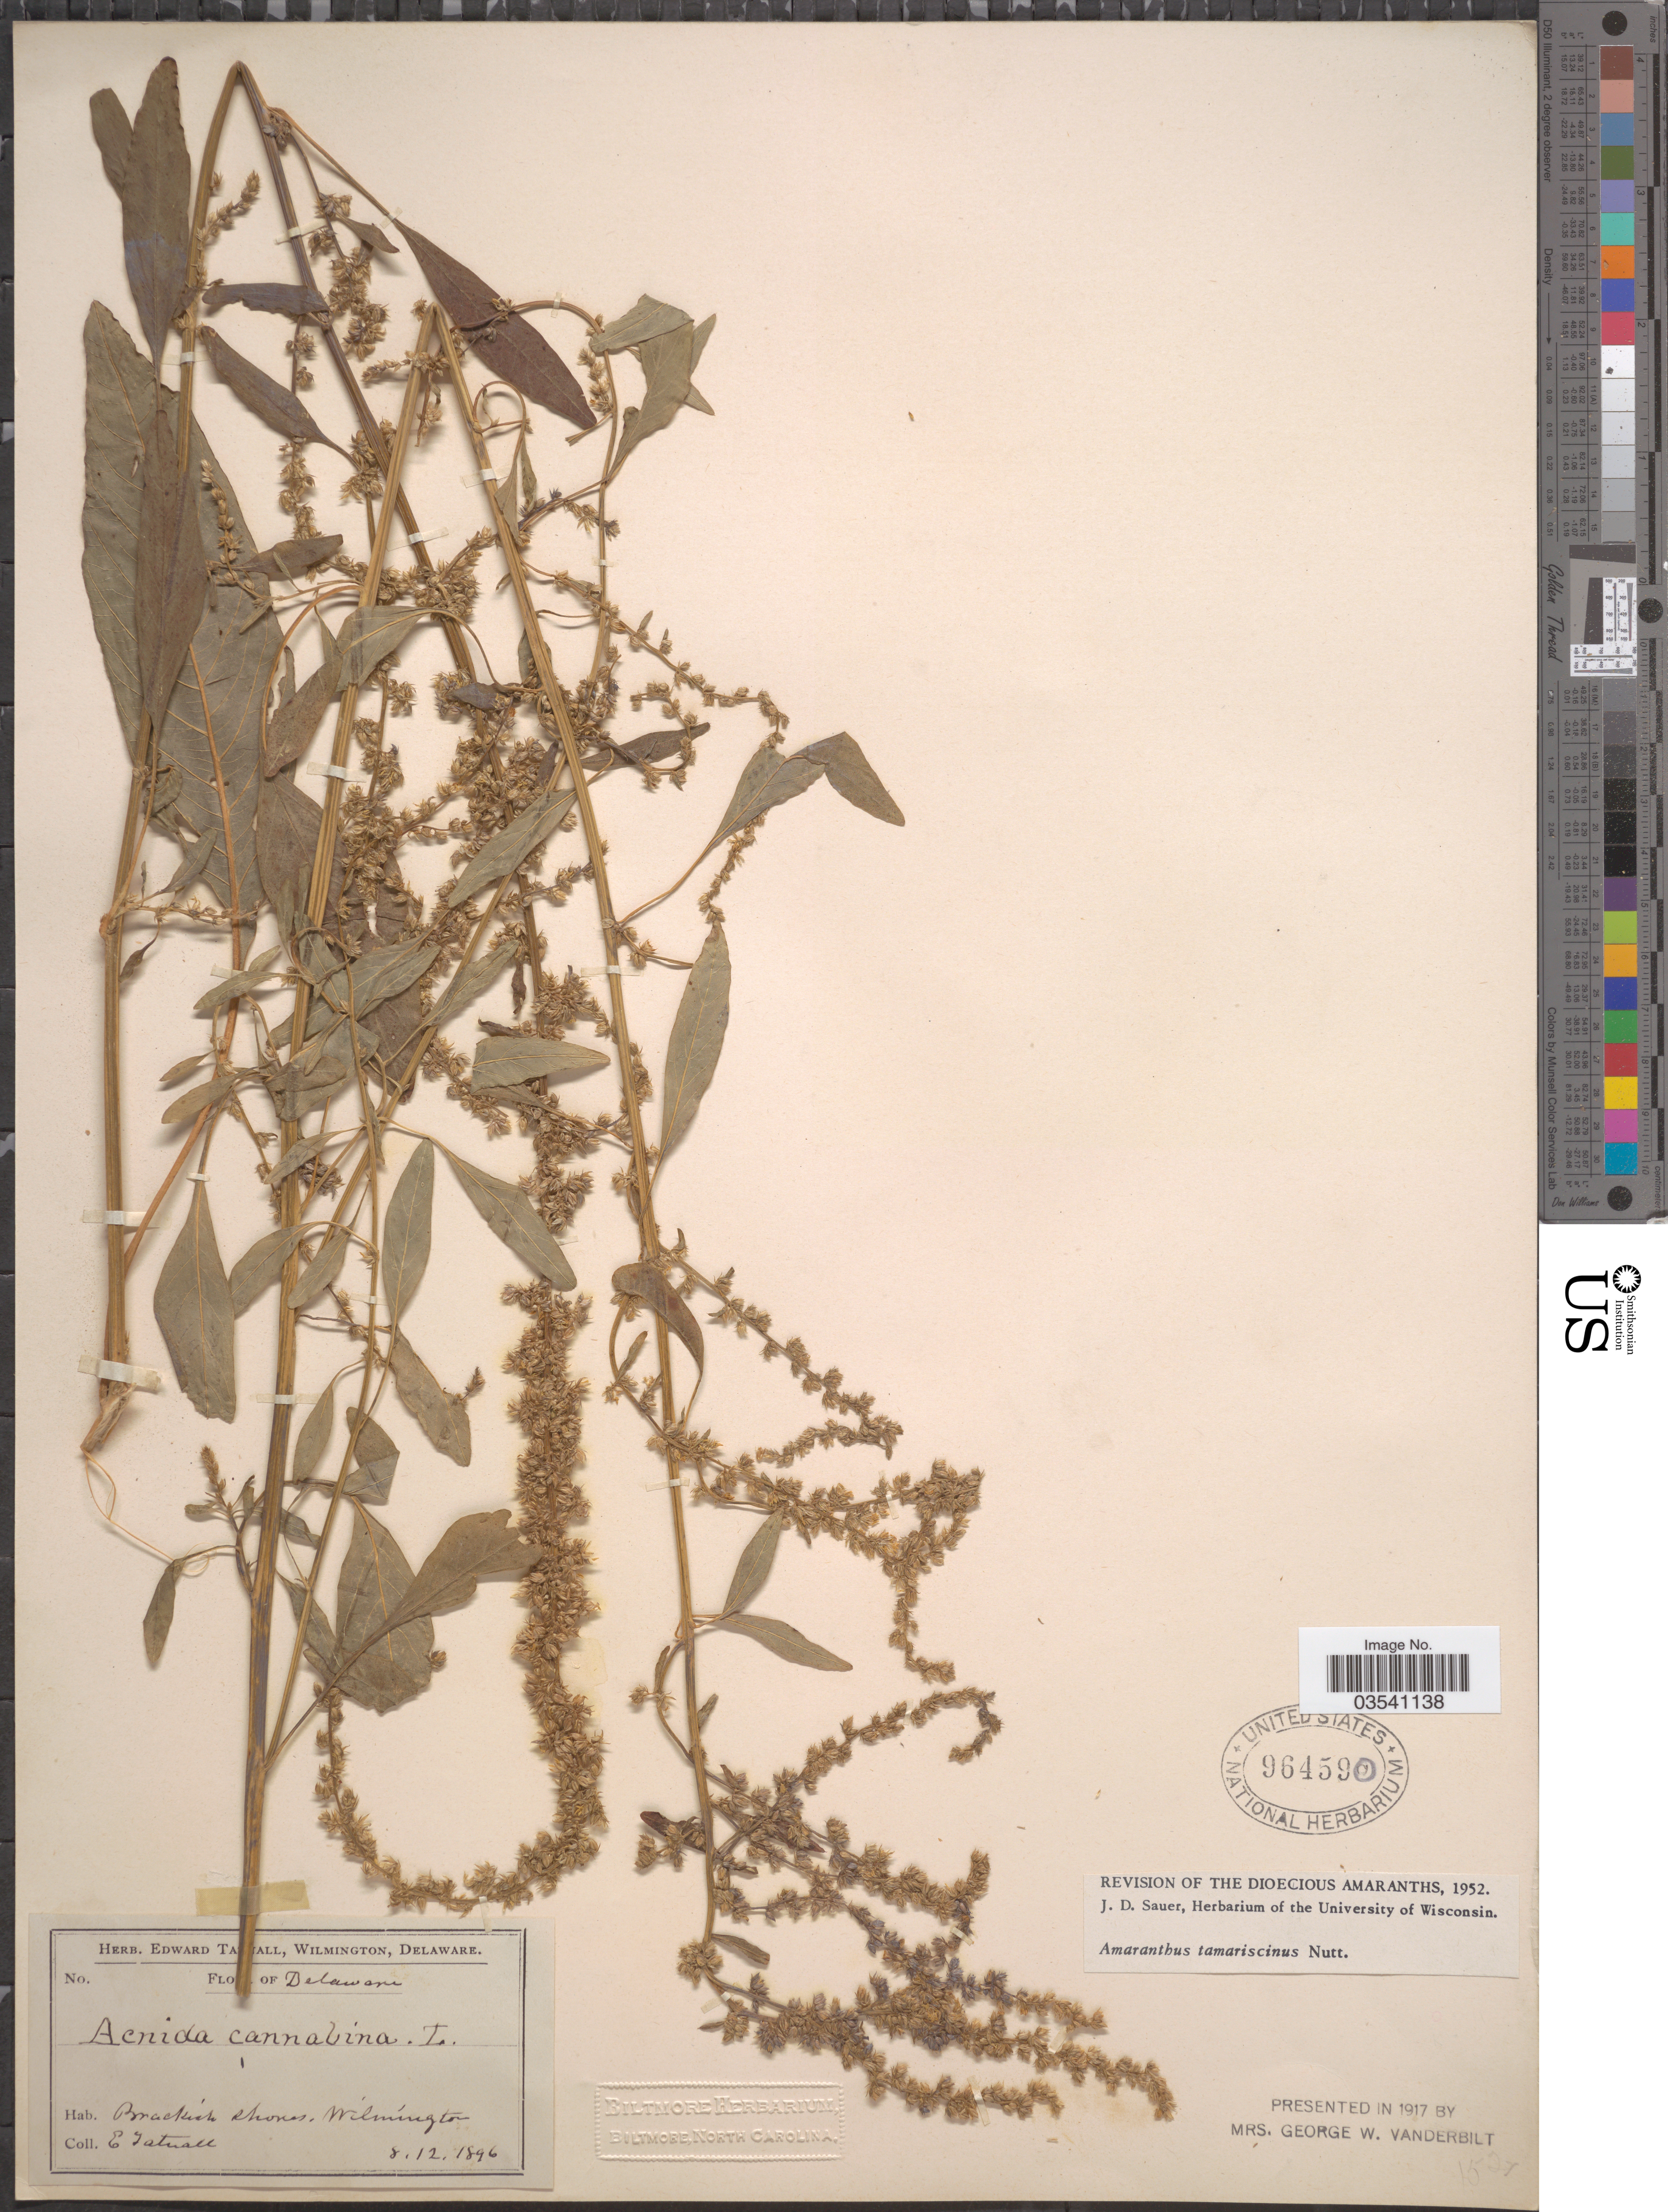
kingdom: Plantae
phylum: Tracheophyta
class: Magnoliopsida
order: Caryophyllales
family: Amaranthaceae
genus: Amaranthus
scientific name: Amaranthus tamariscinus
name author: Nutt.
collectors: E. Tatnall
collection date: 1896-12-08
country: United States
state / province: Delaware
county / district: New Castle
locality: Brackish shores, Wilmington.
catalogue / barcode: US 964590